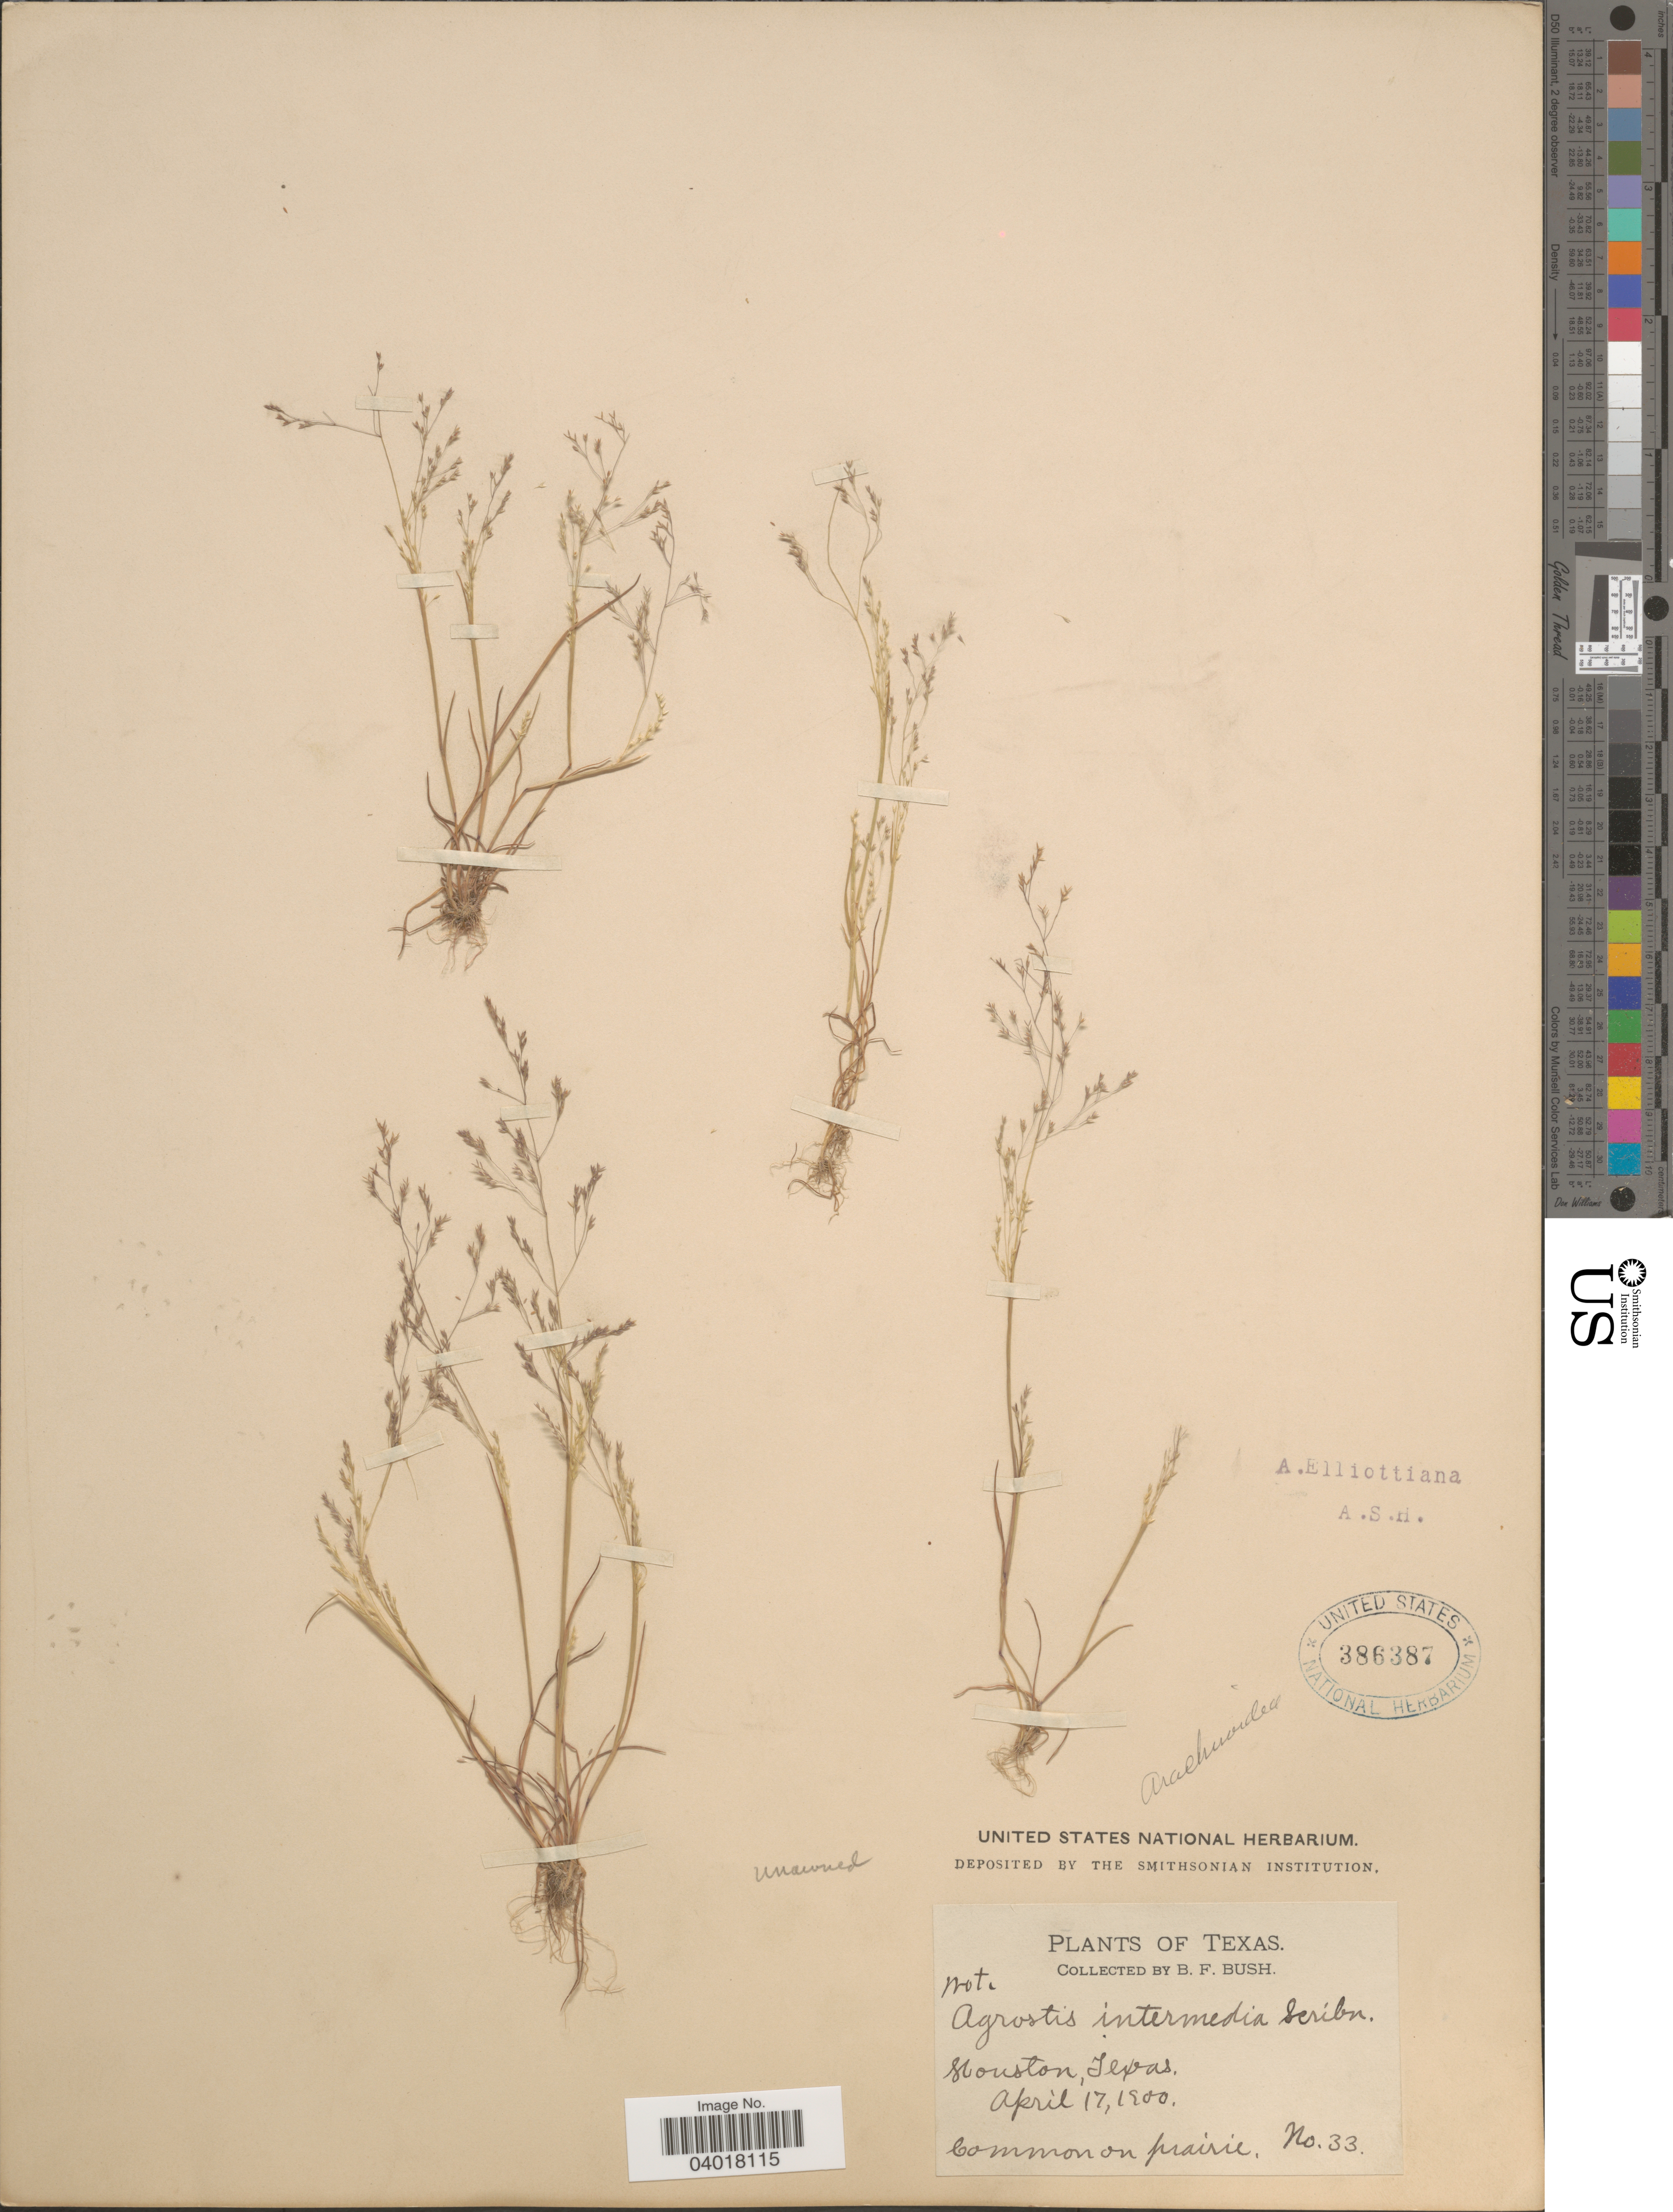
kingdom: Plantae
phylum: Tracheophyta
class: Liliopsida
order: Poales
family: Poaceae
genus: Agrostis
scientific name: Agrostis elliottiana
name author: Schult.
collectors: B. F. Bush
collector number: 33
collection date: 1900-04-17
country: United States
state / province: Texas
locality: Houston.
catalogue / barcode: US 386387